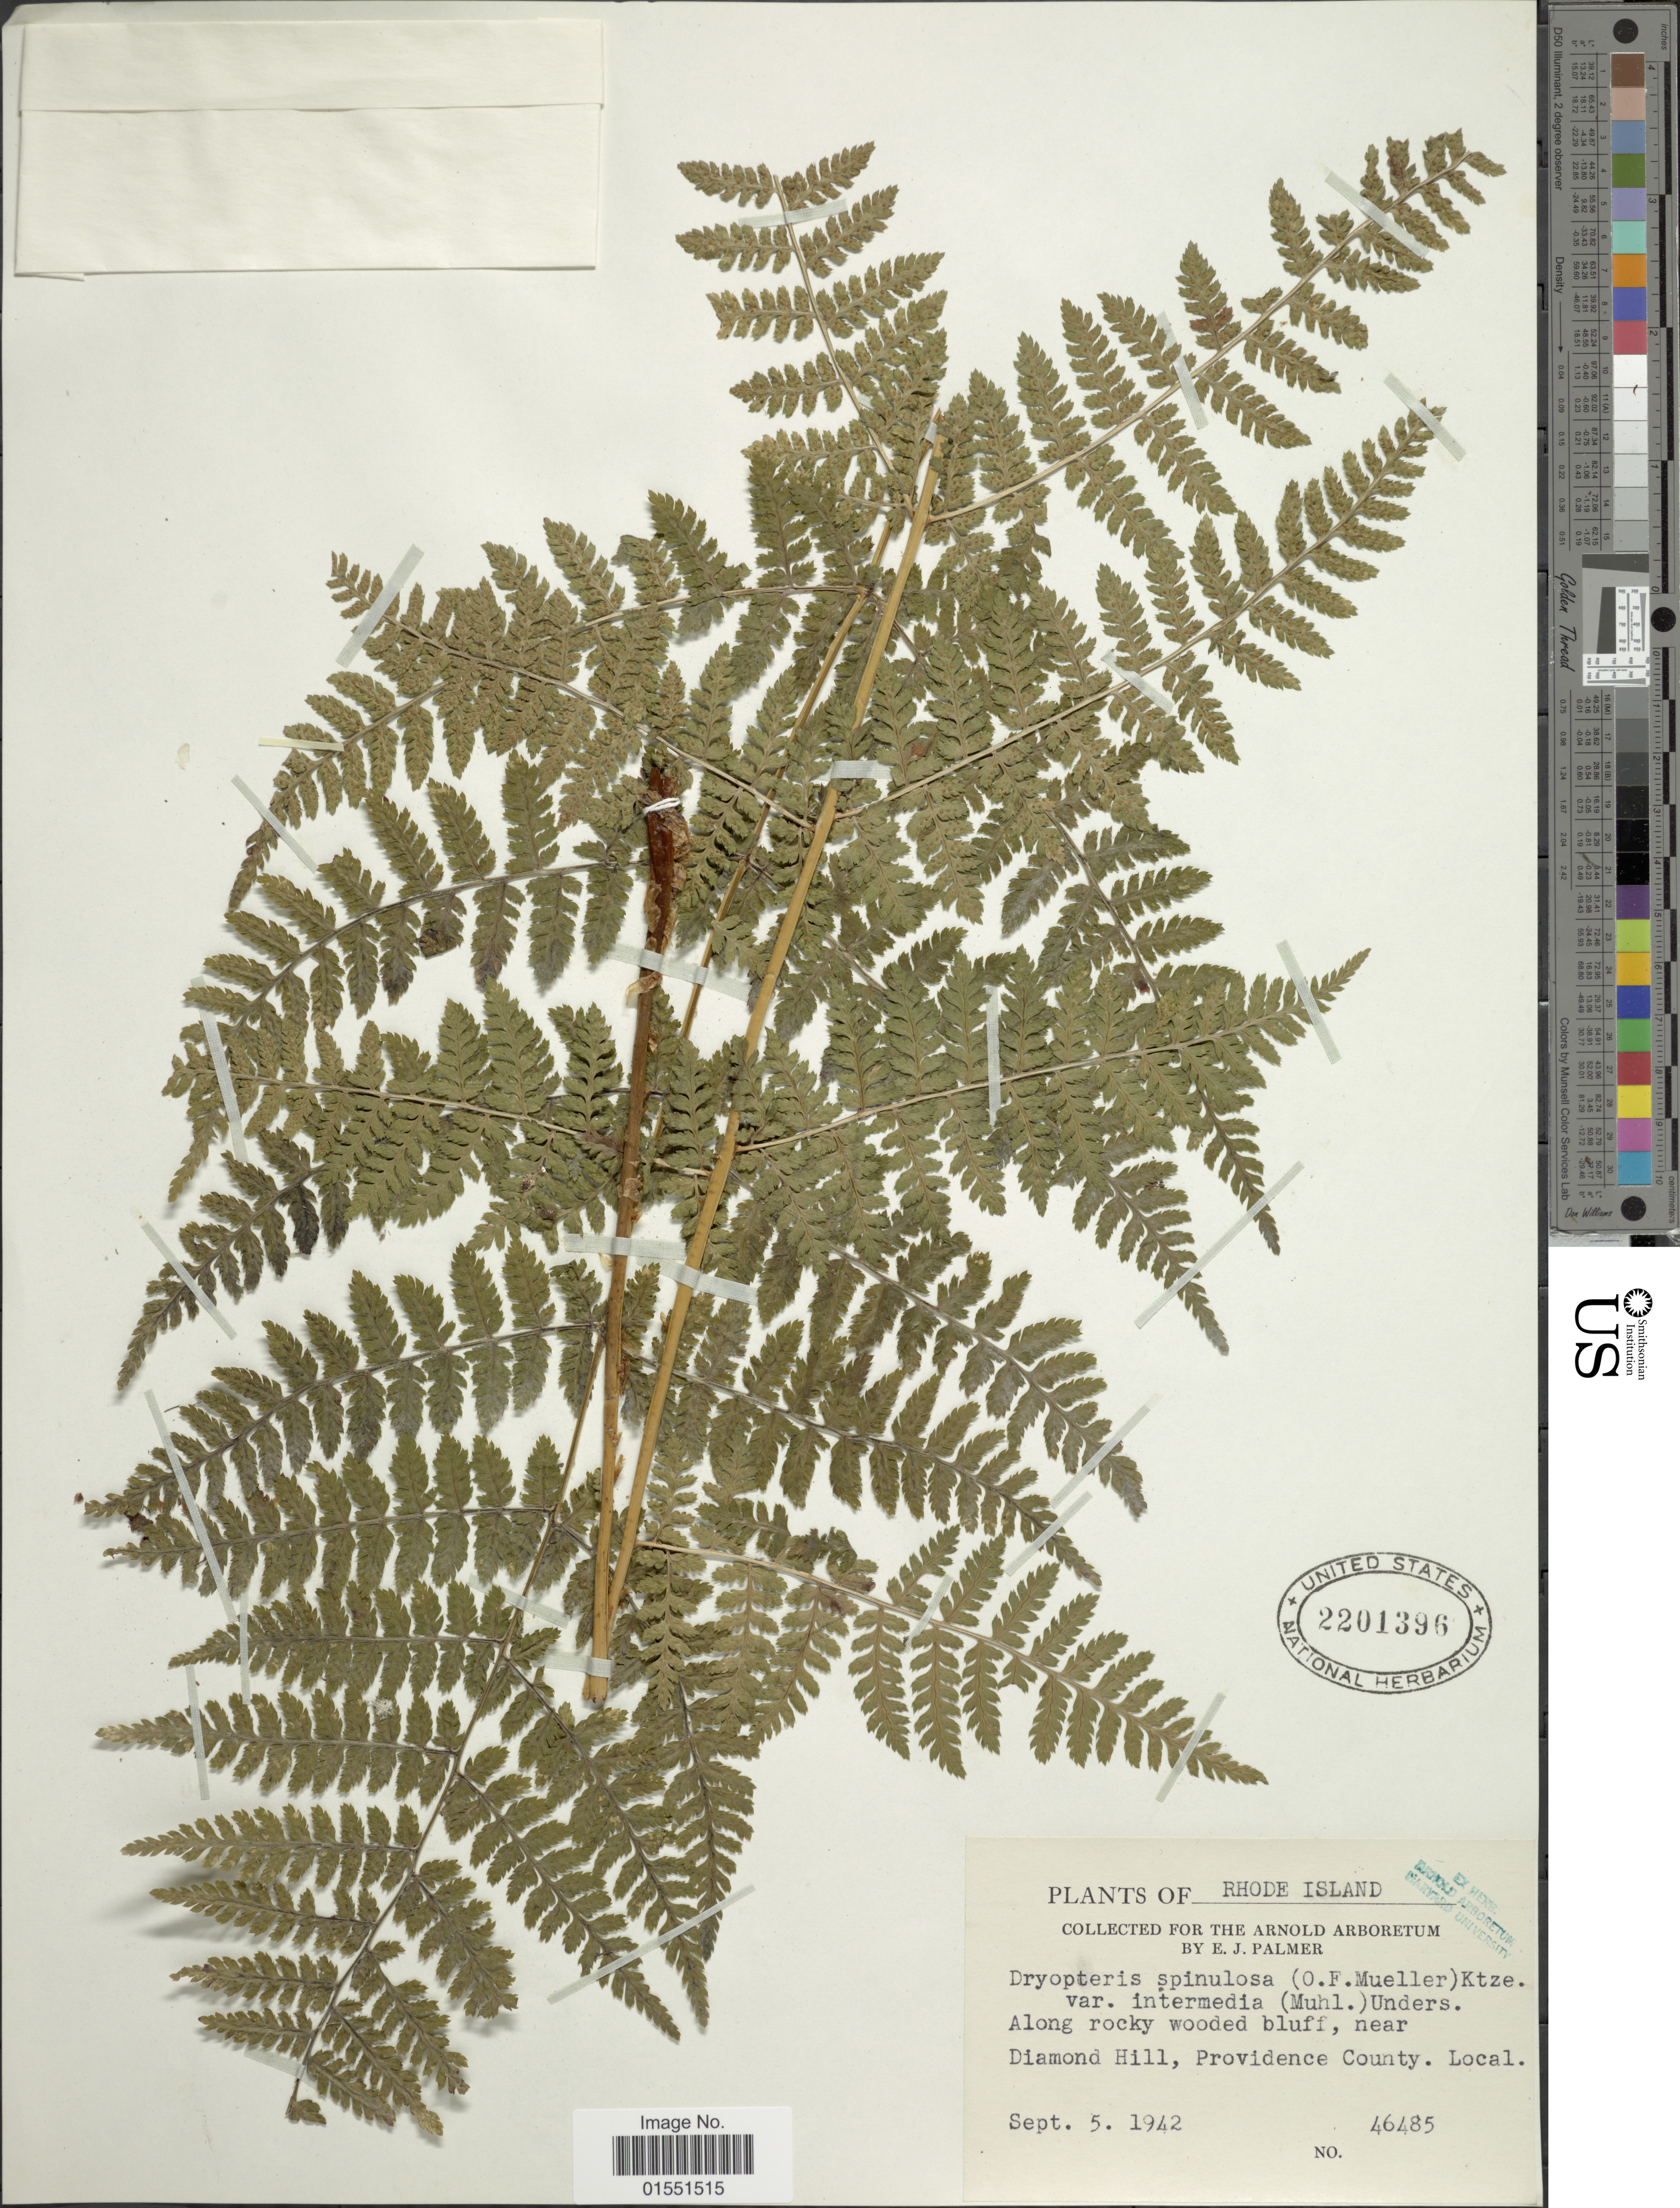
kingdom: Plantae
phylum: Tracheophyta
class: Polypodiopsida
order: Polypodiales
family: Dryopteridaceae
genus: Dryopteris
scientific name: Dryopteris intermedia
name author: (Muhl.) A. Gray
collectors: E. J. Palmer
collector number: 46485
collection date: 1942-09-05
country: United States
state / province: Rhode Island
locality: Diamond Hill, Providence County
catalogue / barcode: US 2201396